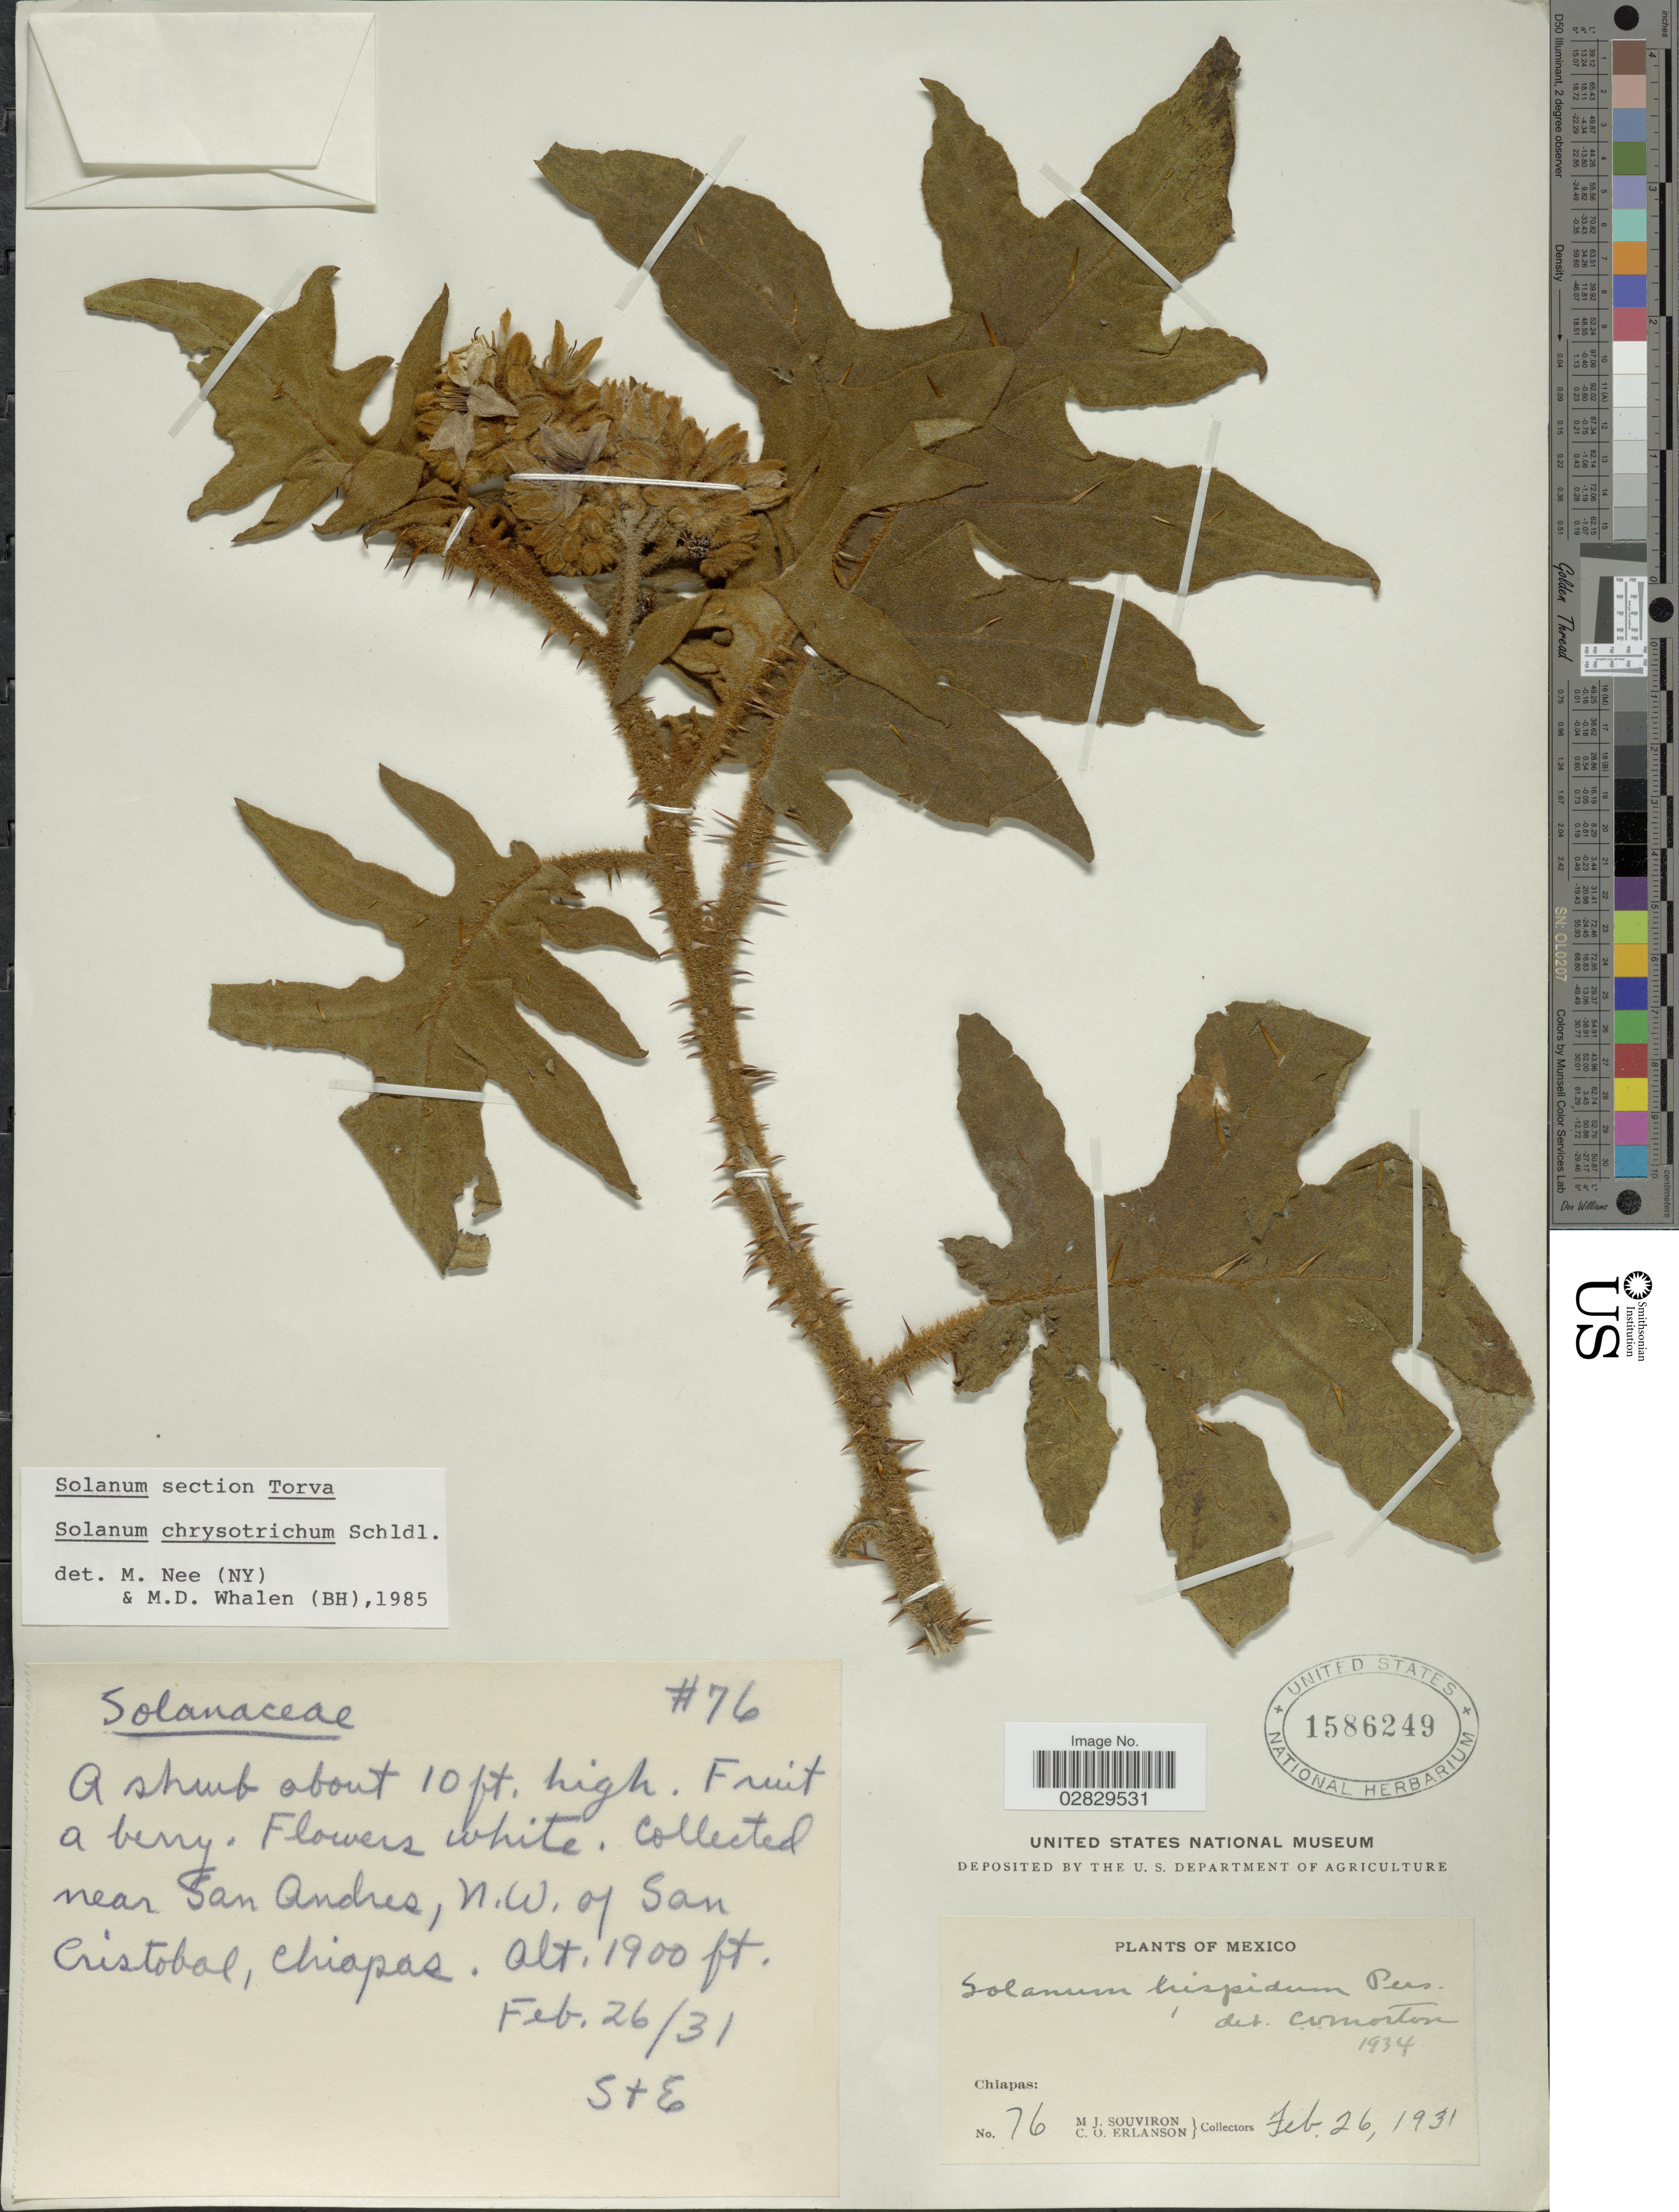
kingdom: Plantae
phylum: Tracheophyta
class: Magnoliopsida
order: Solanales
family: Solanaceae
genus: Solanum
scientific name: Solanum chrysotrichum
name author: Schltdl.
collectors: M. J. Souviron & C. O. Erlanson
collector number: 76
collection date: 1931-02-26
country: Mexico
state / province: Chiapas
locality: Near San Andres, N. W. of San Cristobal.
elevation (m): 579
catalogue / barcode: US 1586249